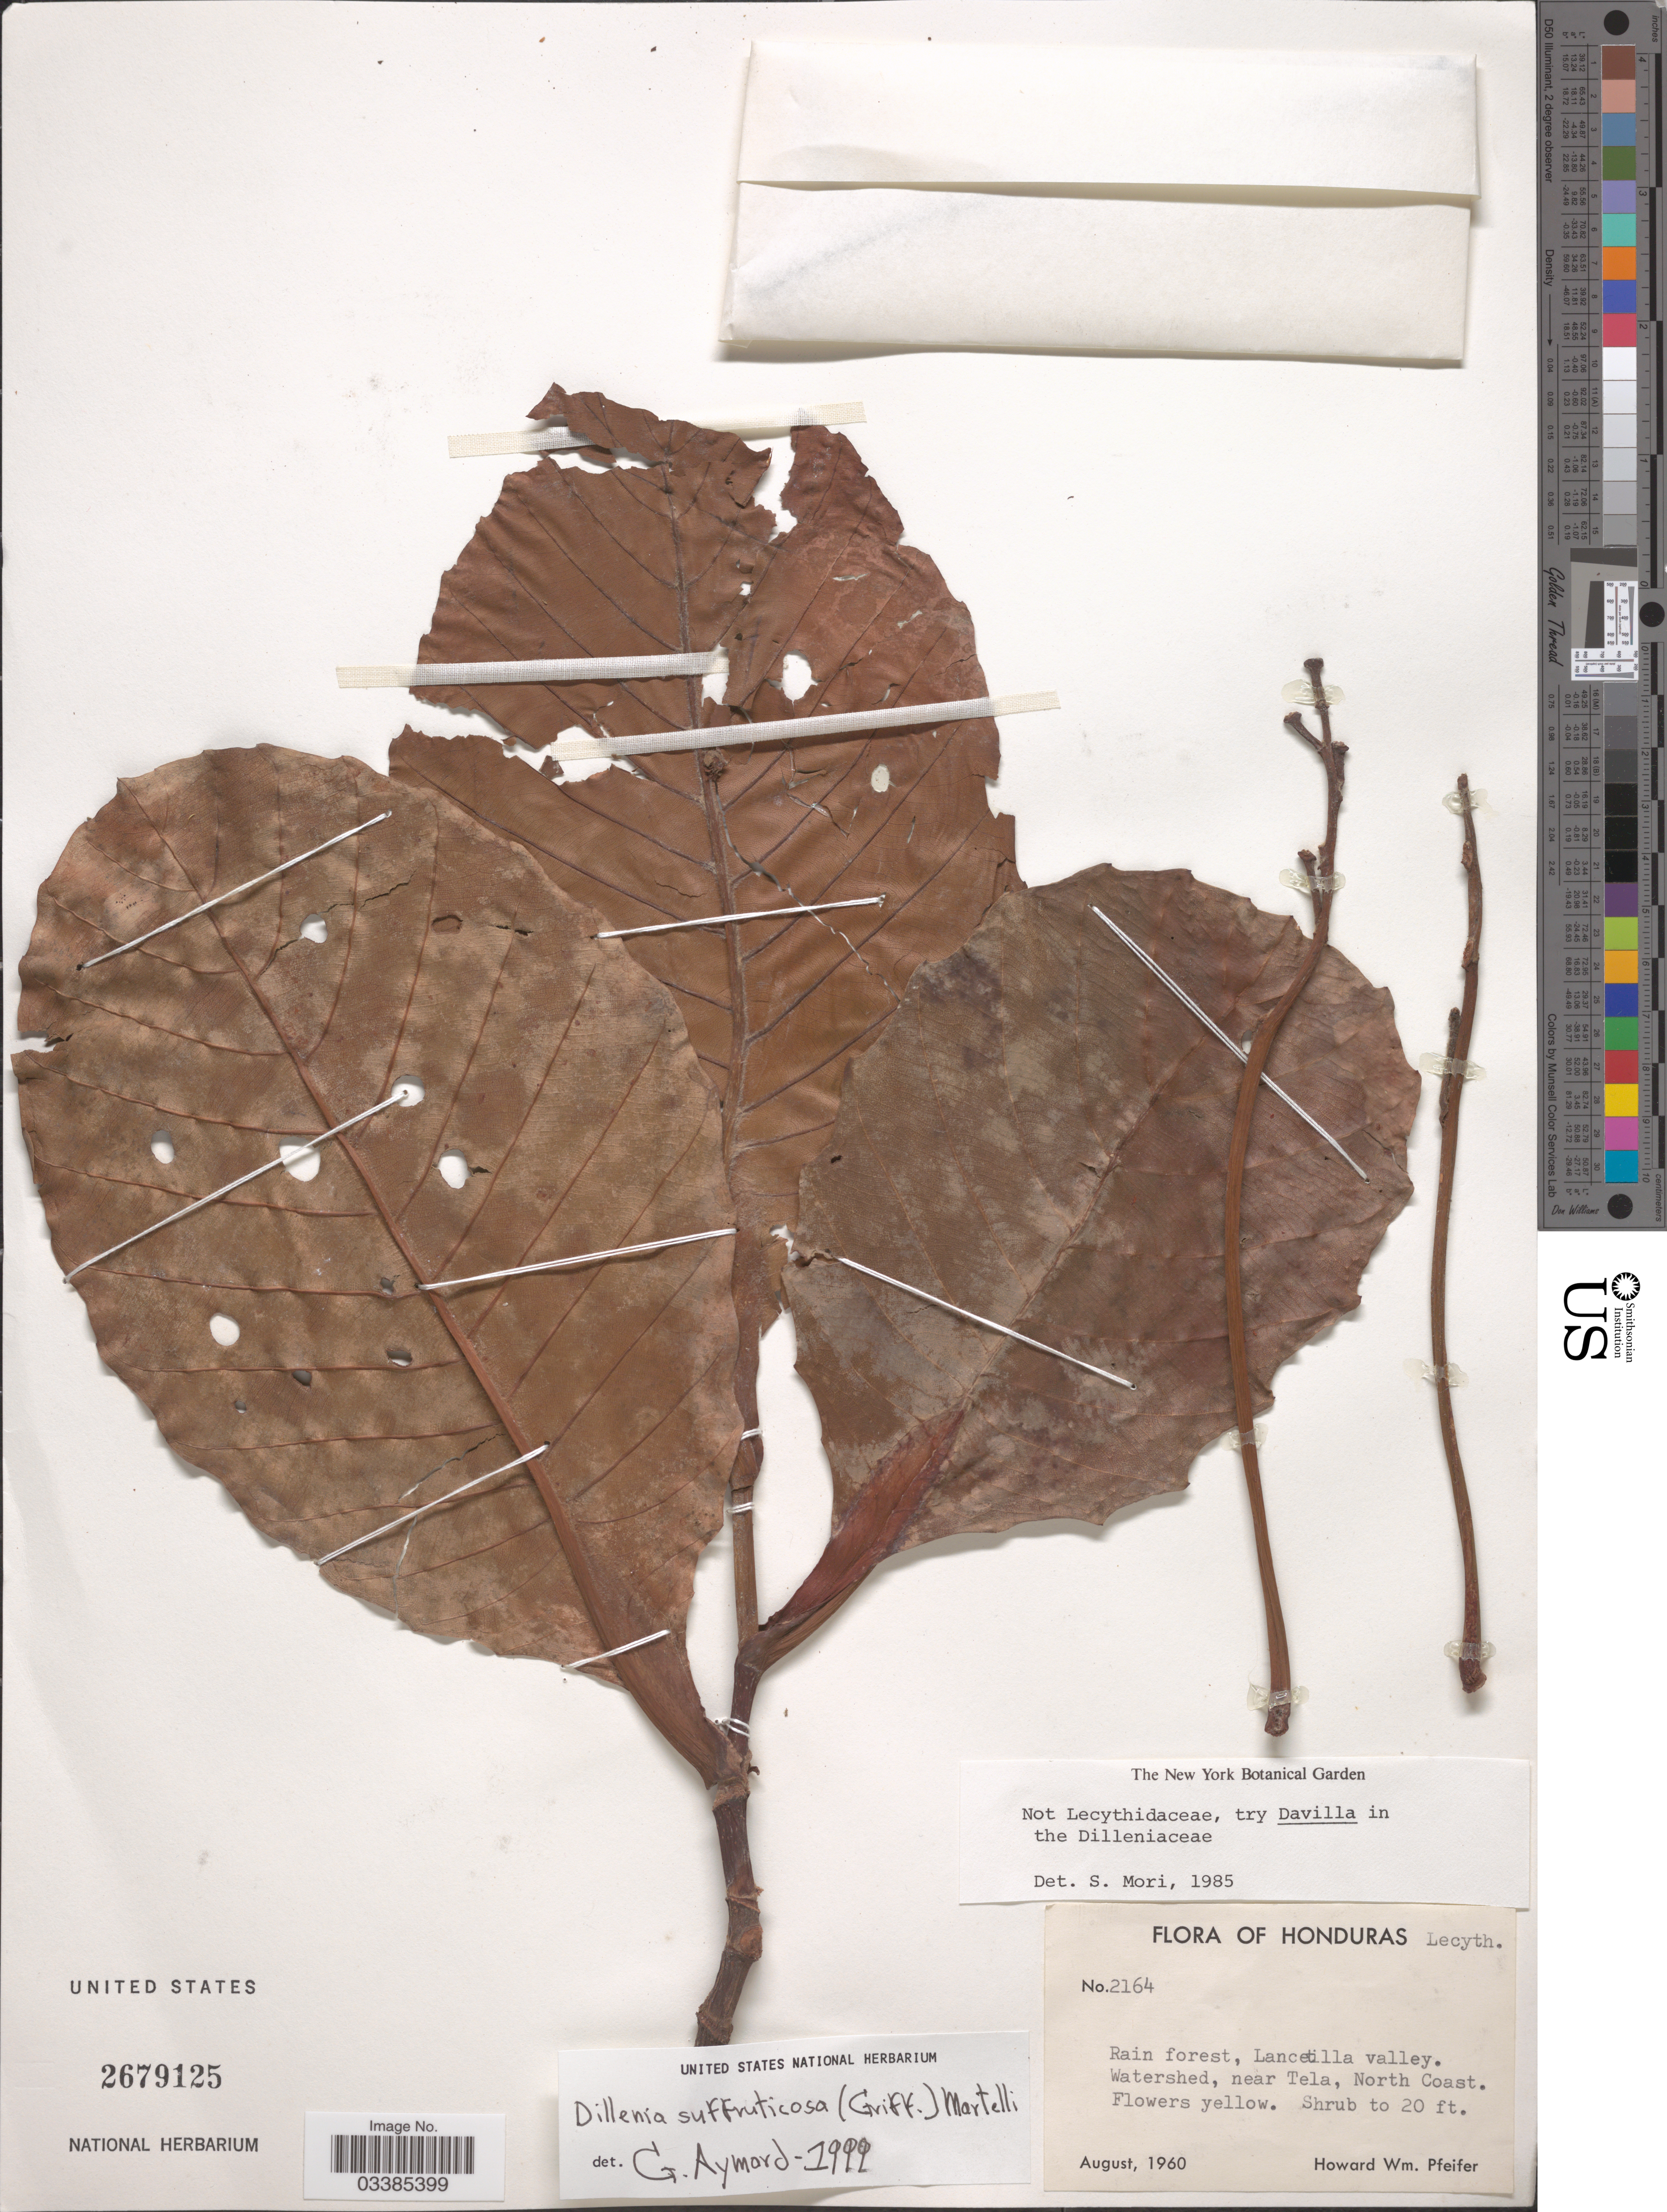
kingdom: Plantae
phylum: Tracheophyta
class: Magnoliopsida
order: Dilleniales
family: Dilleniaceae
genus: Dillenia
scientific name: Dillenia suffruticosa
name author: (Griff. ex Hook. f. & Thomson) Martelli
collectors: H. W. Pfeifer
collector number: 2164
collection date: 1960-08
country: Honduras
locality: Rain forest, Lancetilla valley. Watershed, near Tela, North Coast.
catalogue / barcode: US 2679125